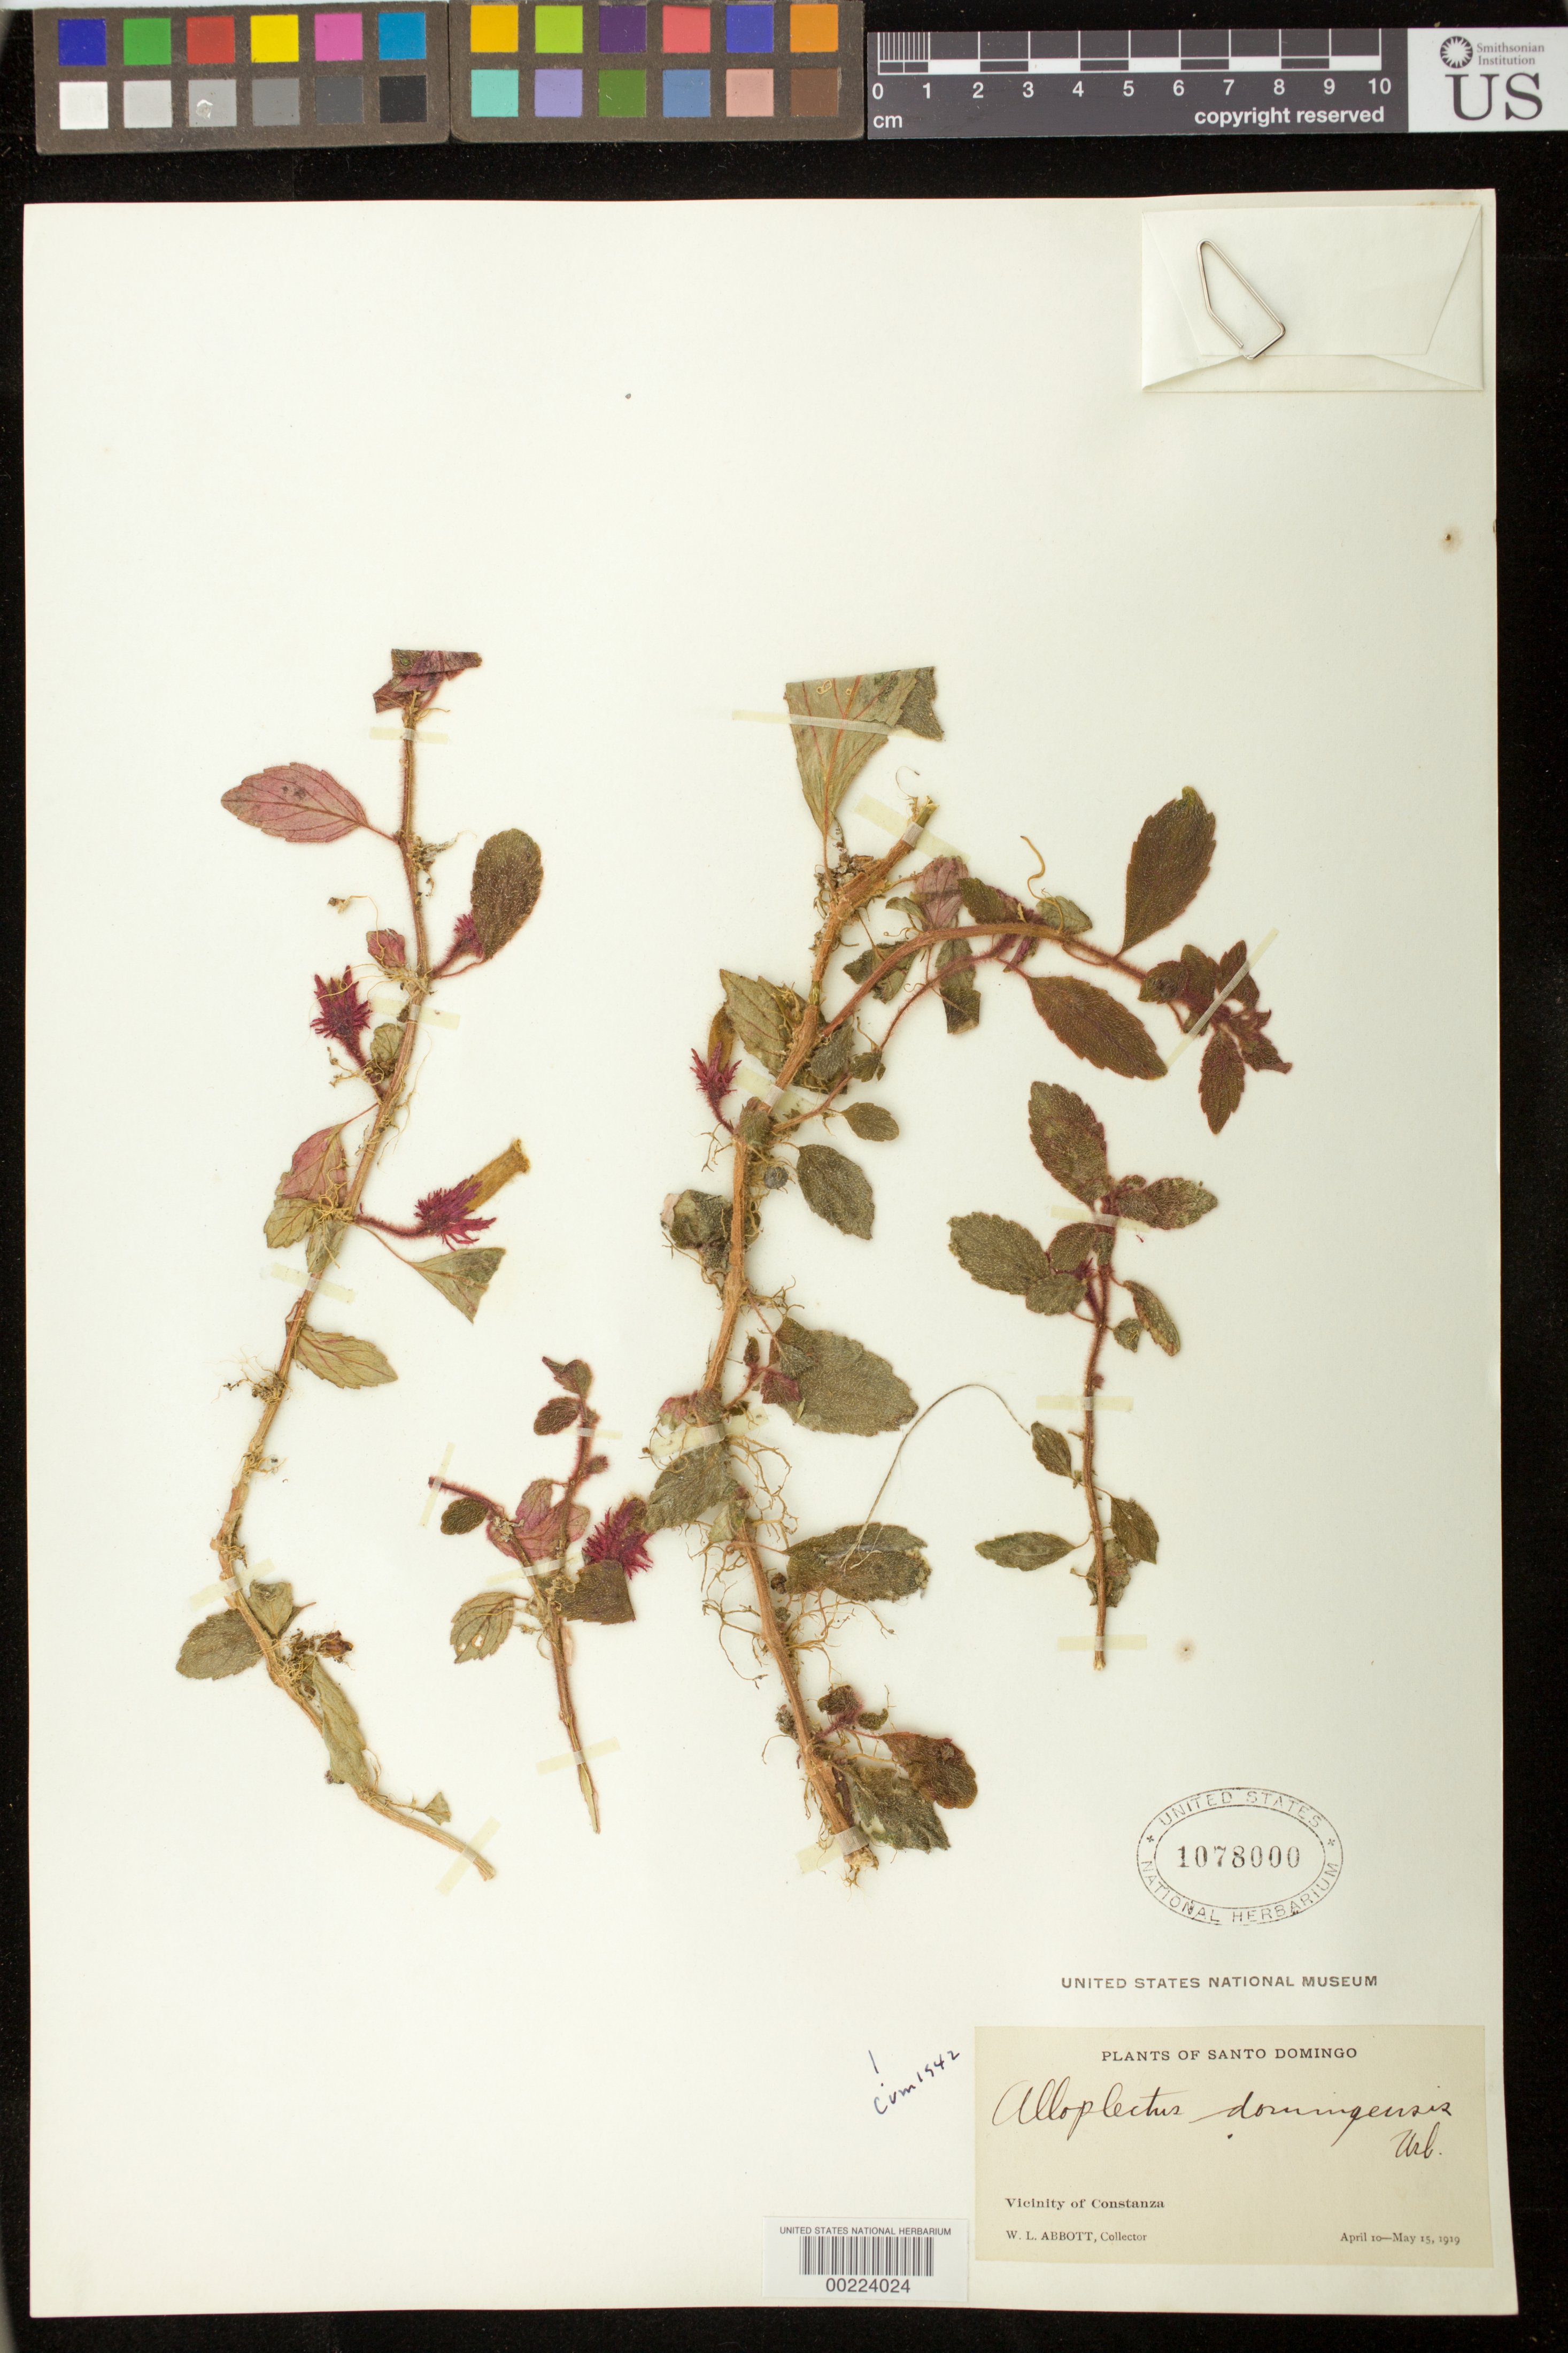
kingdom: Plantae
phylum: Tracheophyta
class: Magnoliopsida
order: Lamiales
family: Gesneriaceae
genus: Columnea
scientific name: Columnea domingensis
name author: (Urb.) B.D. Morley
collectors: W. L. Abbott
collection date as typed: Apr-May 1919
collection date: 1919-04/1919-05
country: Dominican Republic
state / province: La Vega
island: Hispaniola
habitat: Forest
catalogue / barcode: US 1078000